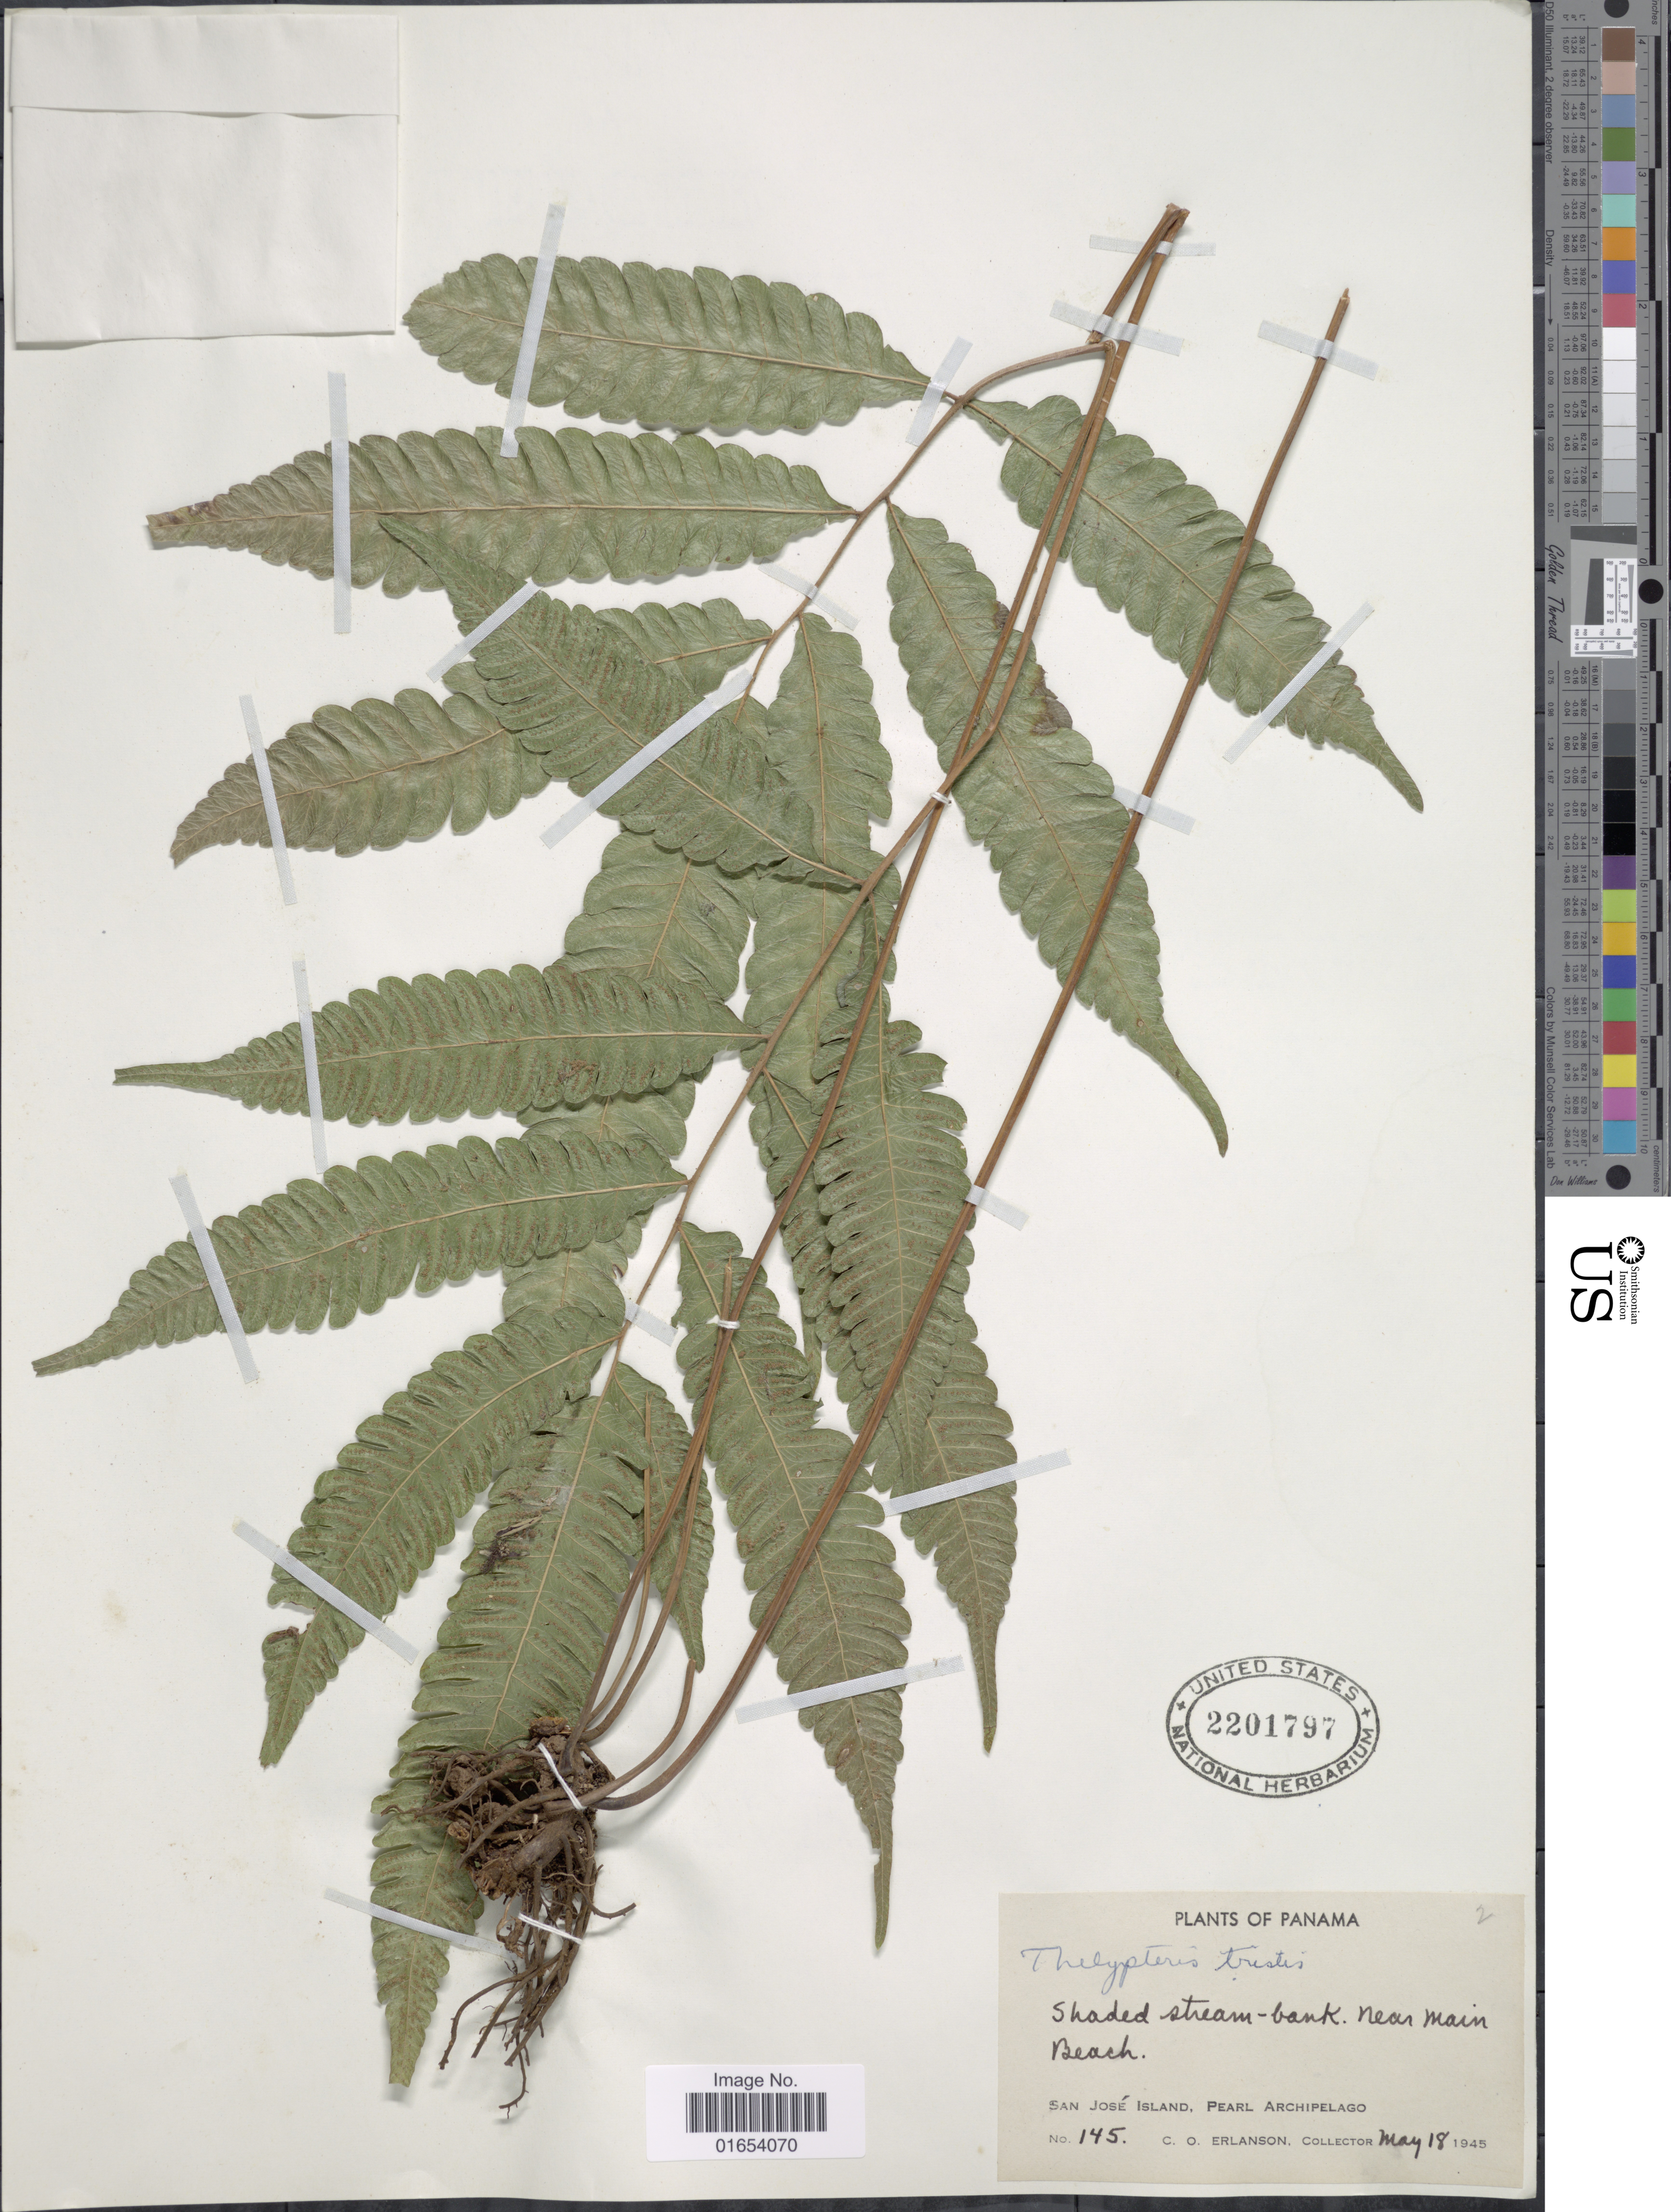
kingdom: Plantae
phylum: Tracheophyta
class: Polypodiopsida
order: Polypodiales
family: Thelypteridaceae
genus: Goniopteris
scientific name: Goniopteris nicaraguensis (C. Chr.) comb. nov., ined 2015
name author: (C. Chr.)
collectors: C. O. Erlanson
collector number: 145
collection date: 1945-05-18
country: Panama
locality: San Jose Island, Pearl Archipelago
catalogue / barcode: US 2201797